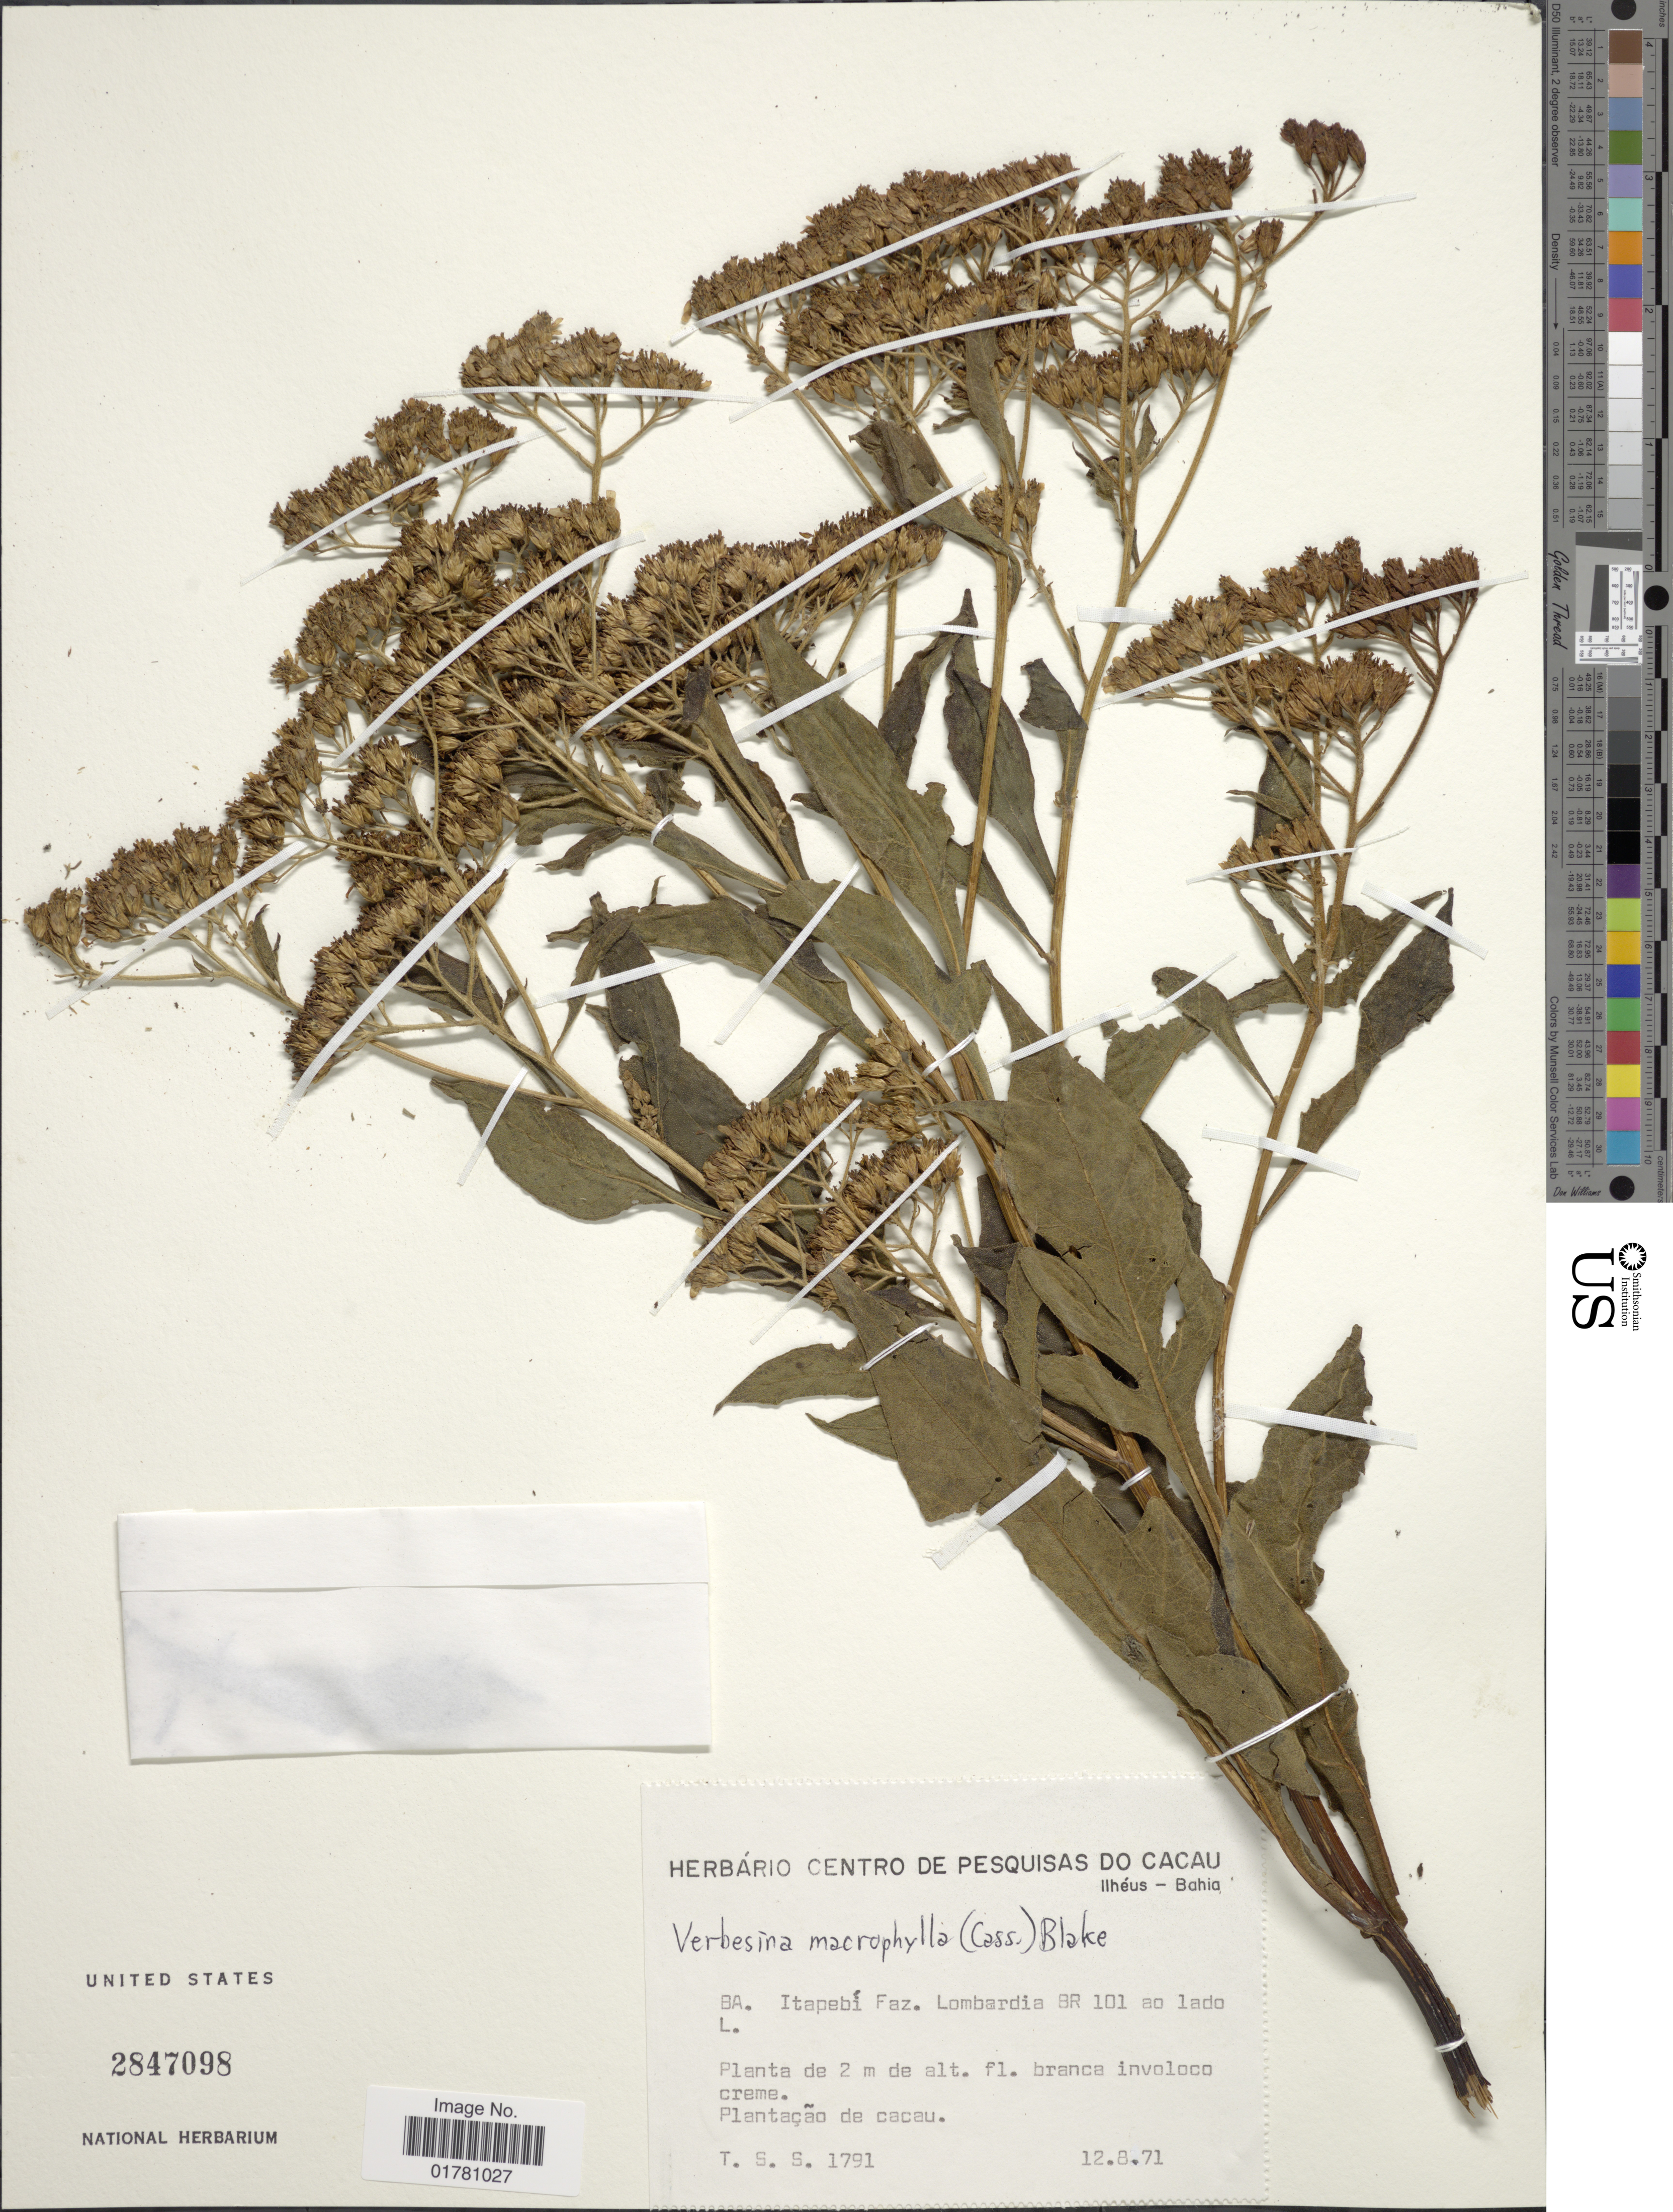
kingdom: Plantae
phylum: Tracheophyta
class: Magnoliopsida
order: Asterales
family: Asteraceae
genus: Verbesina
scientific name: Verbesina macrophylla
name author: (Cass.) S.F. Blake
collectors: T. S. S.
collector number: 1791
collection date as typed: Transcribed d/m/y: 12/8/71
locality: BA. Itapebí Faz. Lombardia BR 101 ap aldo L.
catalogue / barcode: US 2847098